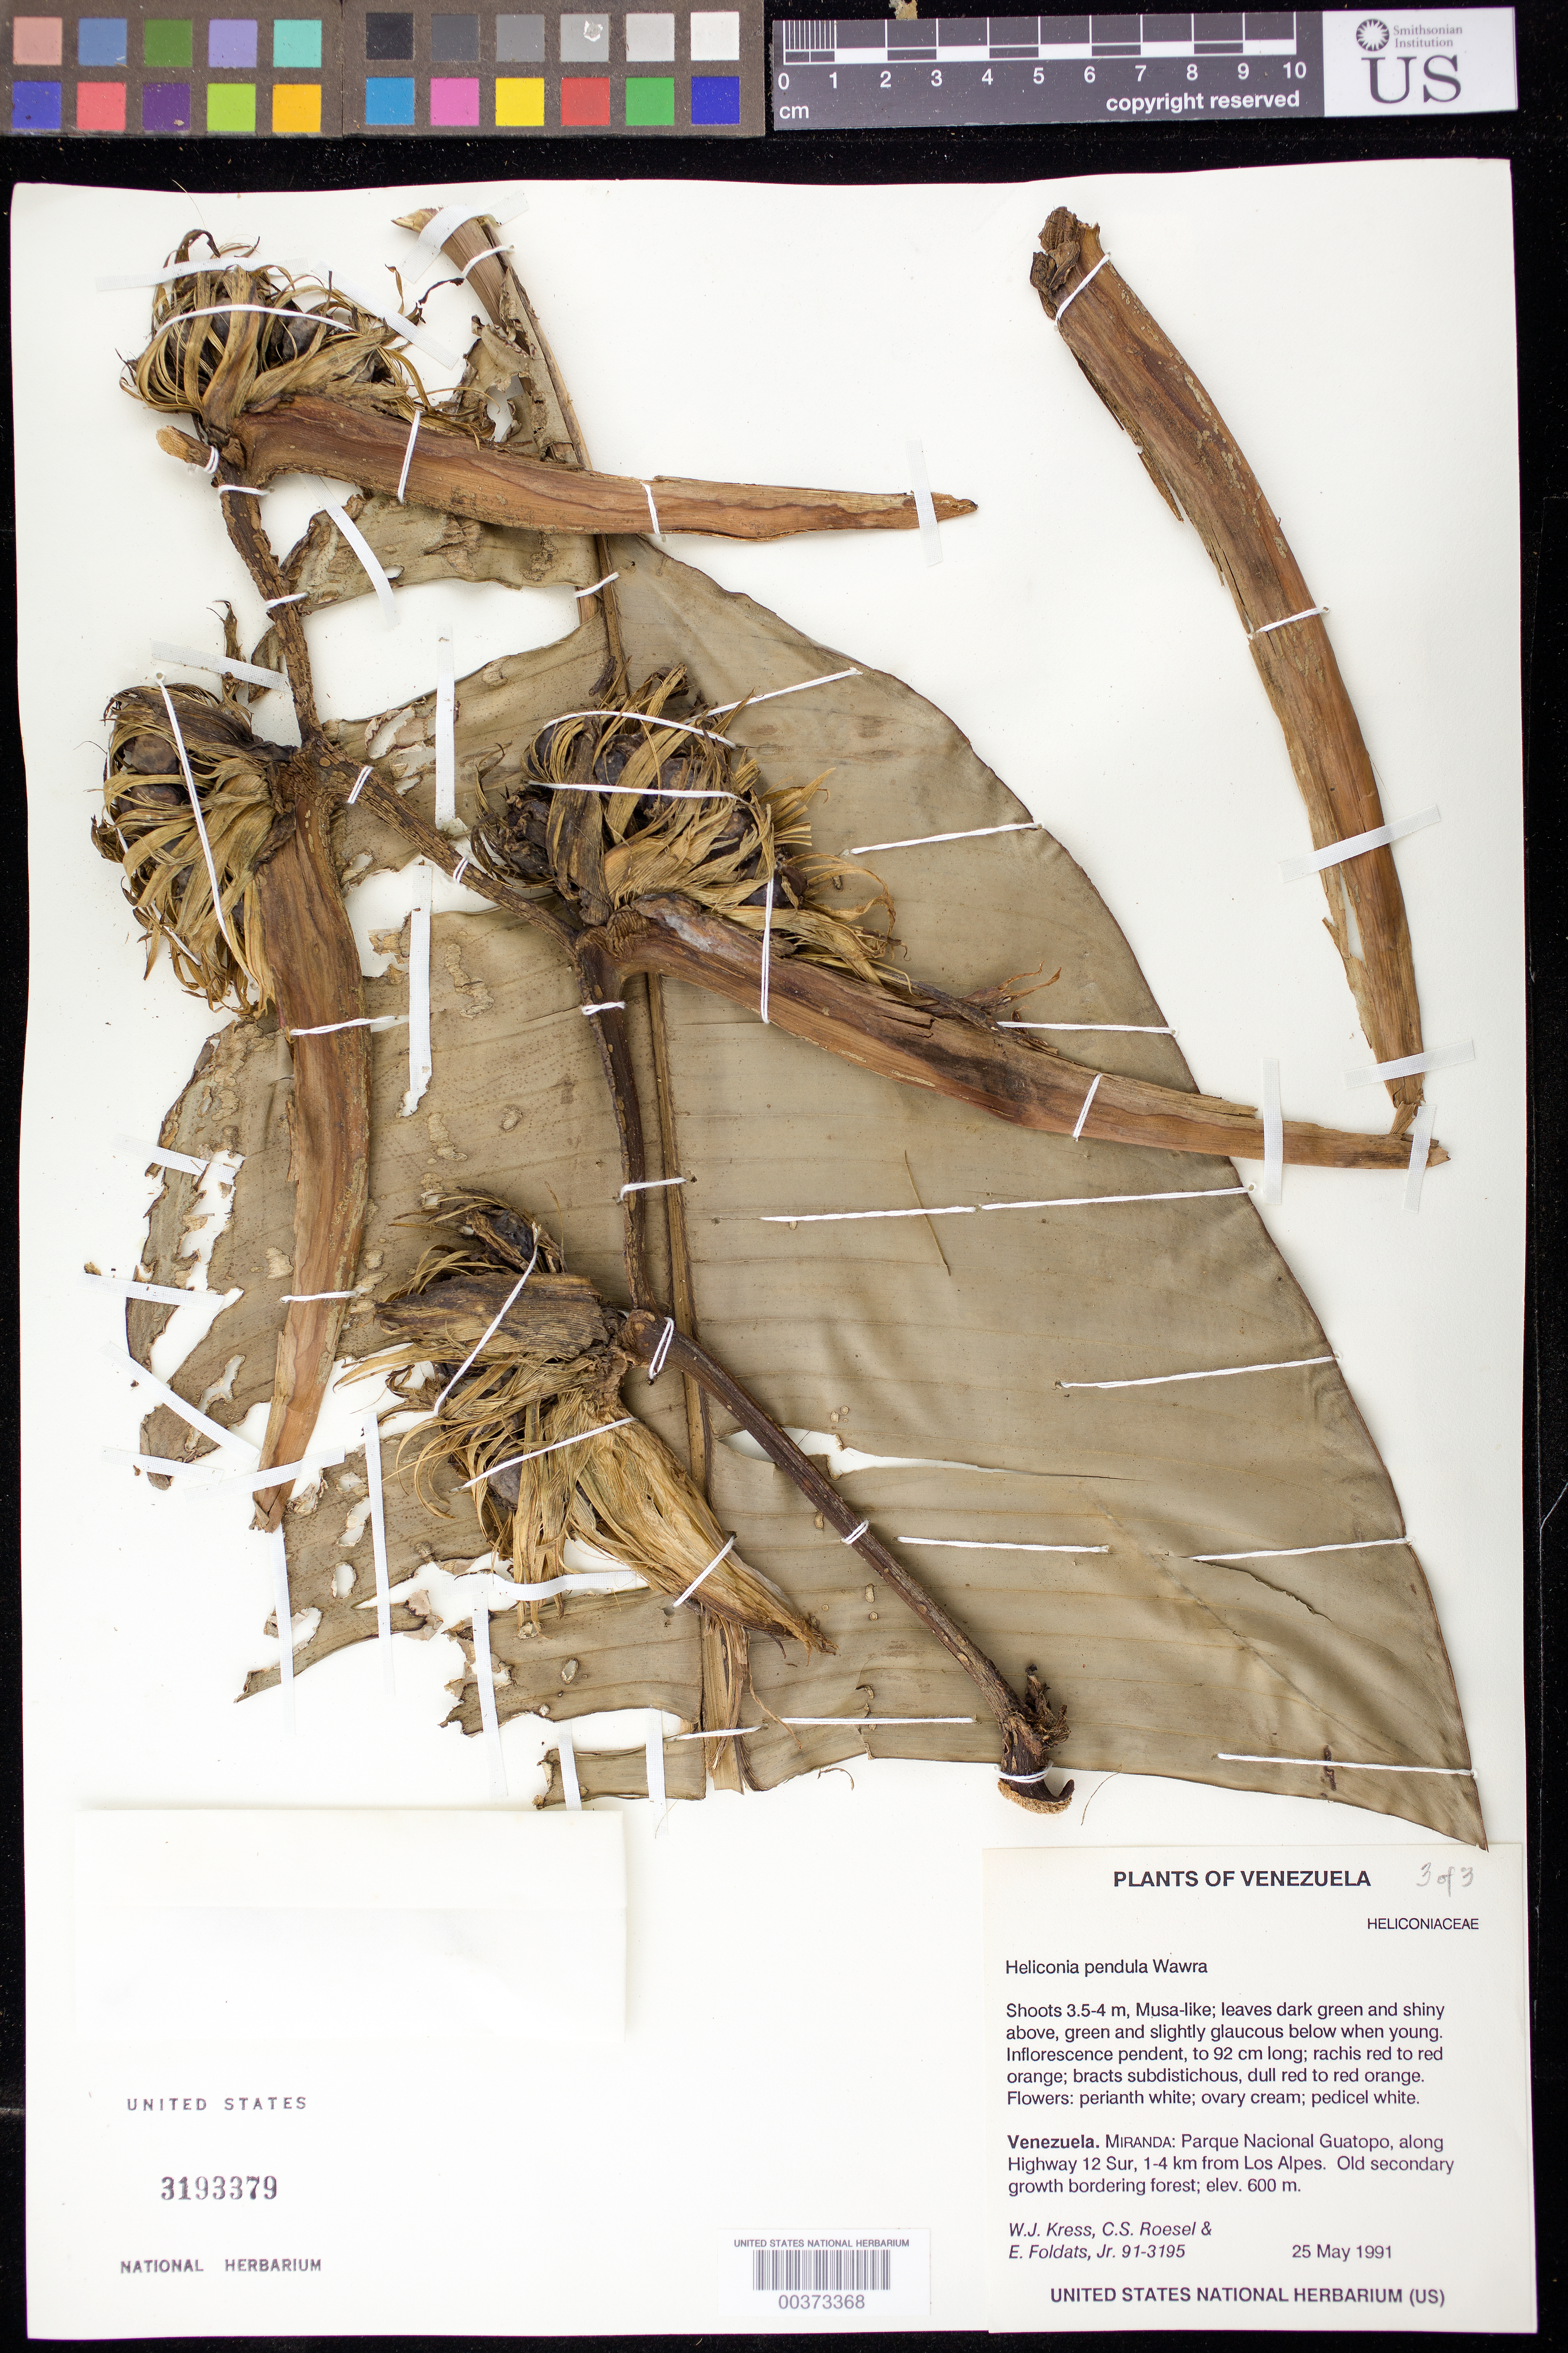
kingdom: Plantae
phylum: Tracheophyta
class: Liliopsida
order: Zingiberales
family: Heliconiaceae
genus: Heliconia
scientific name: Heliconia pendula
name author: Wawra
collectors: W. J. Kress, C. S. Roesel & E. Foldats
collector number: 91-3195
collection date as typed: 25 May 1991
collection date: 1991-05-25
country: Venezuela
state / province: Miranda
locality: Parque nacional guatopo, along hwy 12 sur, 1-4 km from los alpes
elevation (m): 600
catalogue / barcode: US 3193379